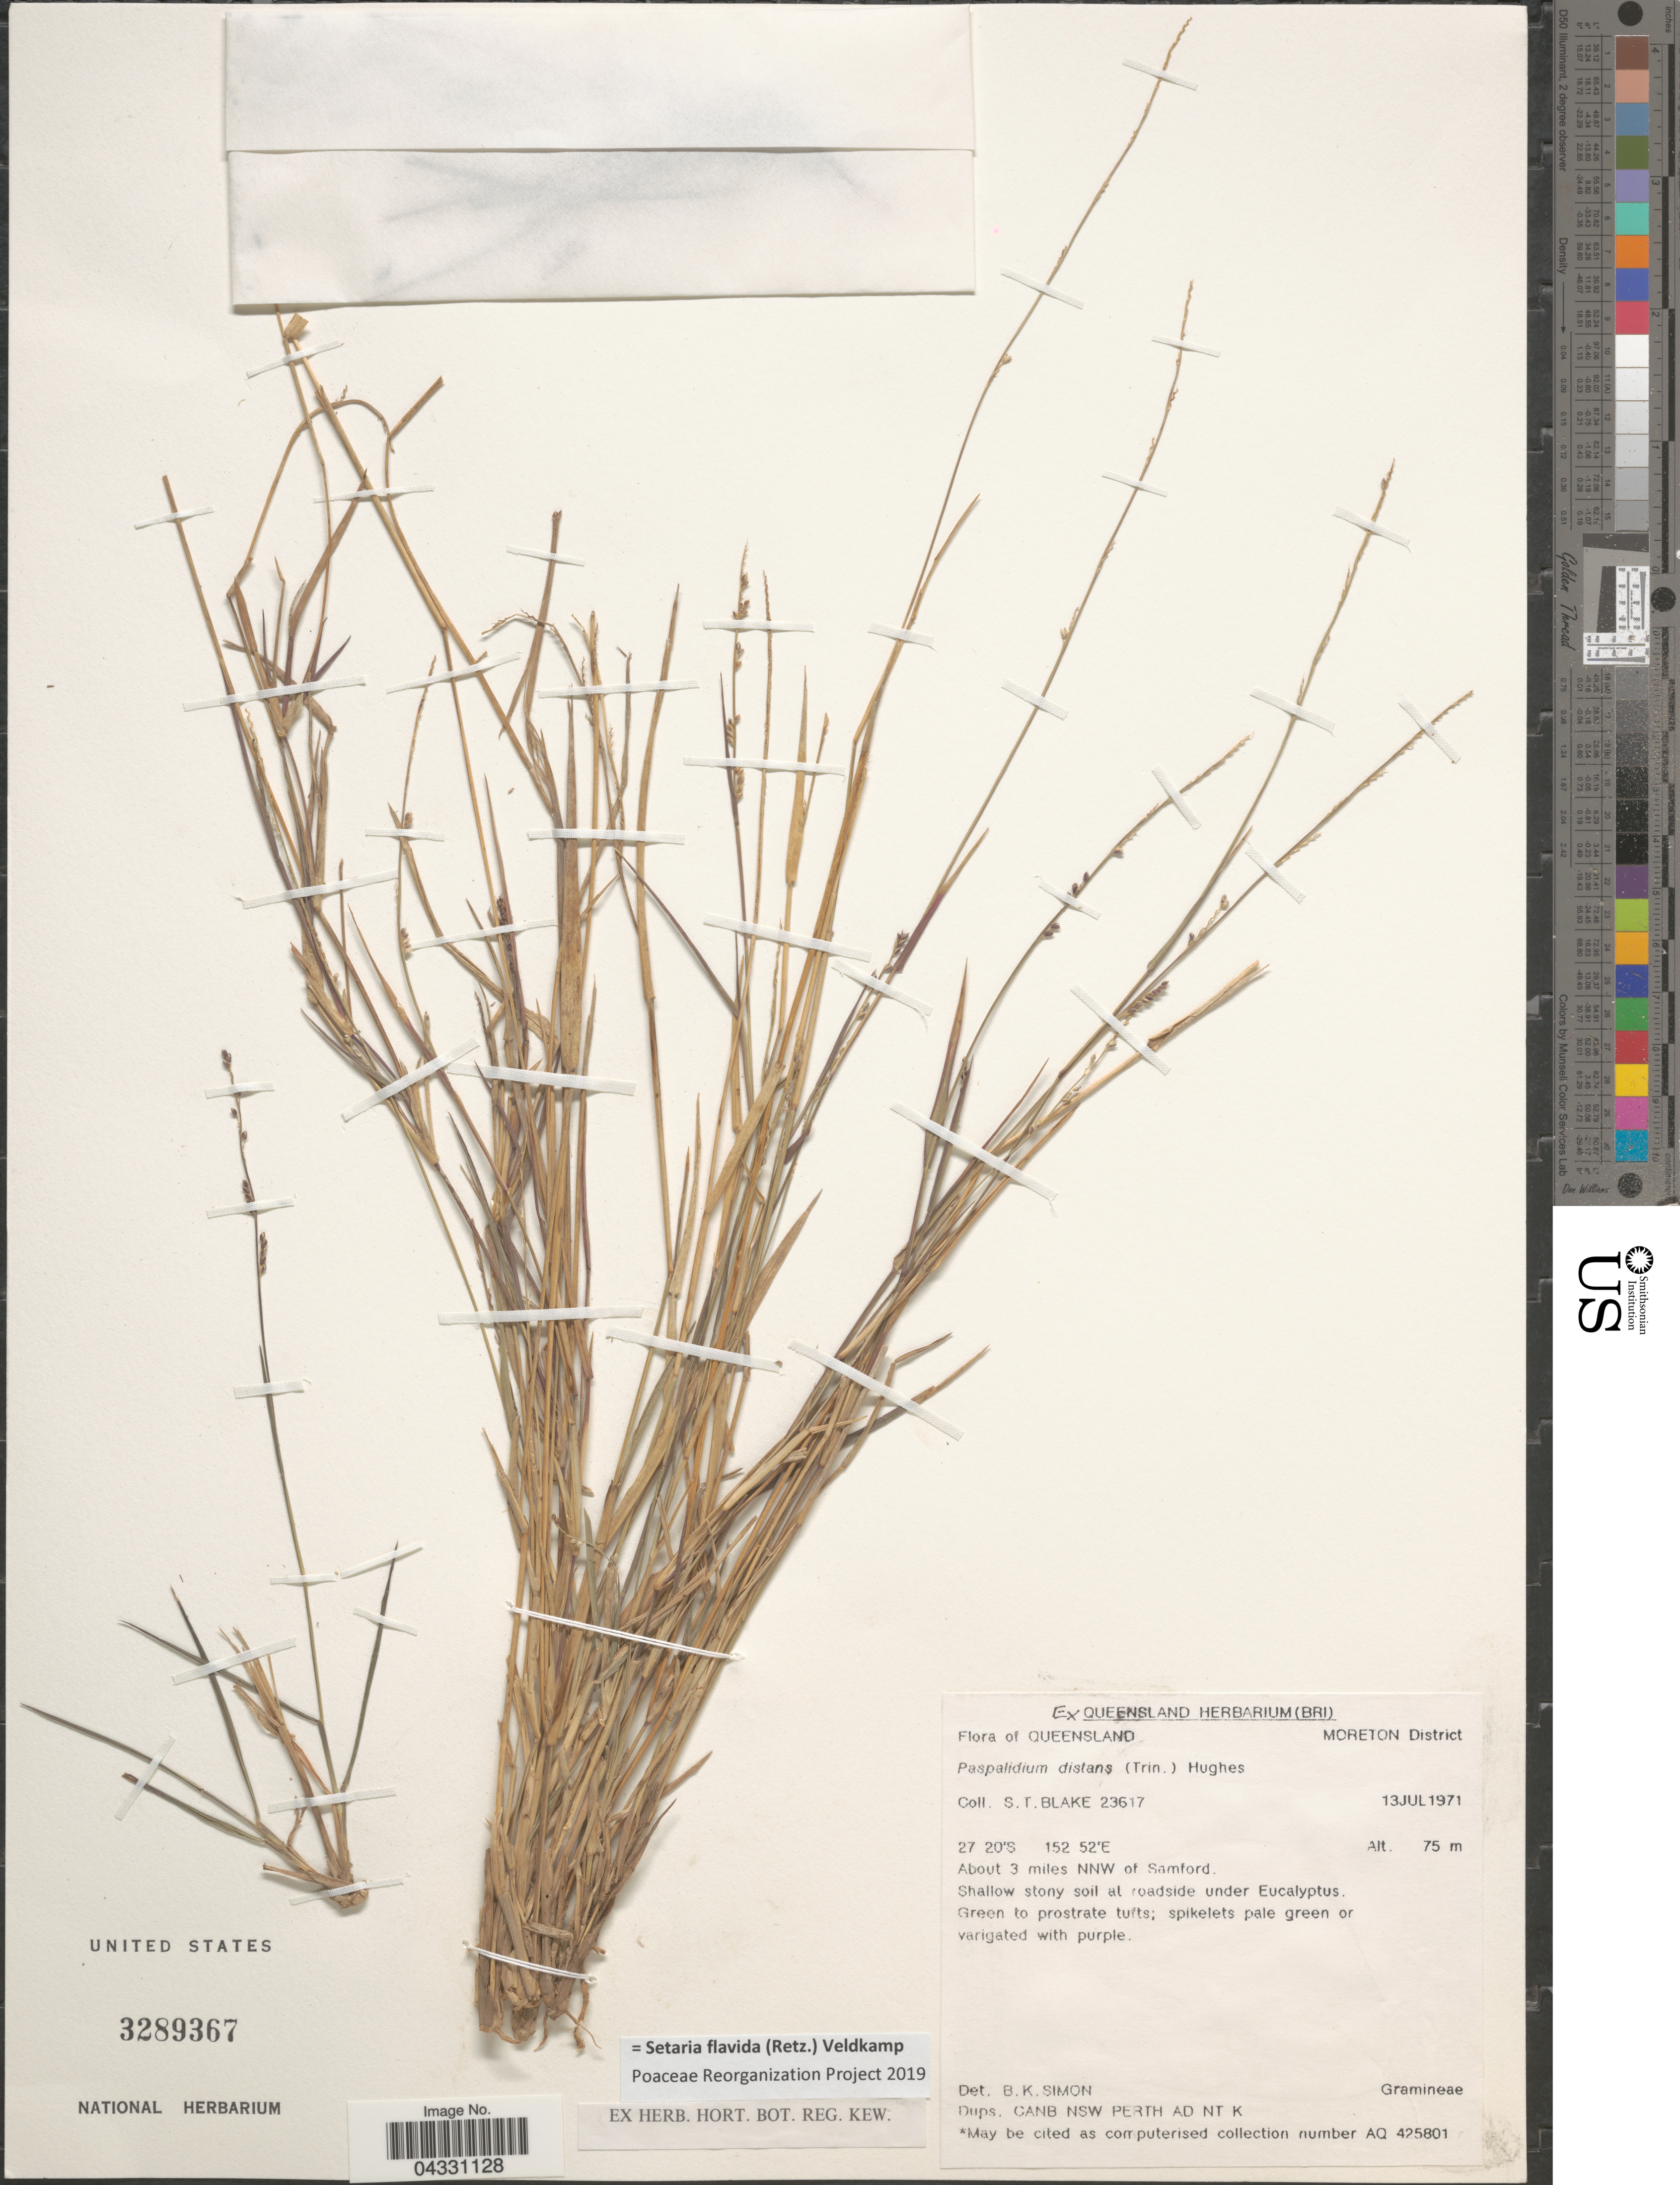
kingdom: Plantae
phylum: Tracheophyta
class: Liliopsida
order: Poales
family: Poaceae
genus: Setaria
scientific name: Setaria flavida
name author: (Retz.) Veldkamp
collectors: S. T. Blake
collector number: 23617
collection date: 1971-07-13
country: Australia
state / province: Queensland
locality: Moreton District. About 3 miles NNW of Samford.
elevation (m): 75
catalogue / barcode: US 3289367